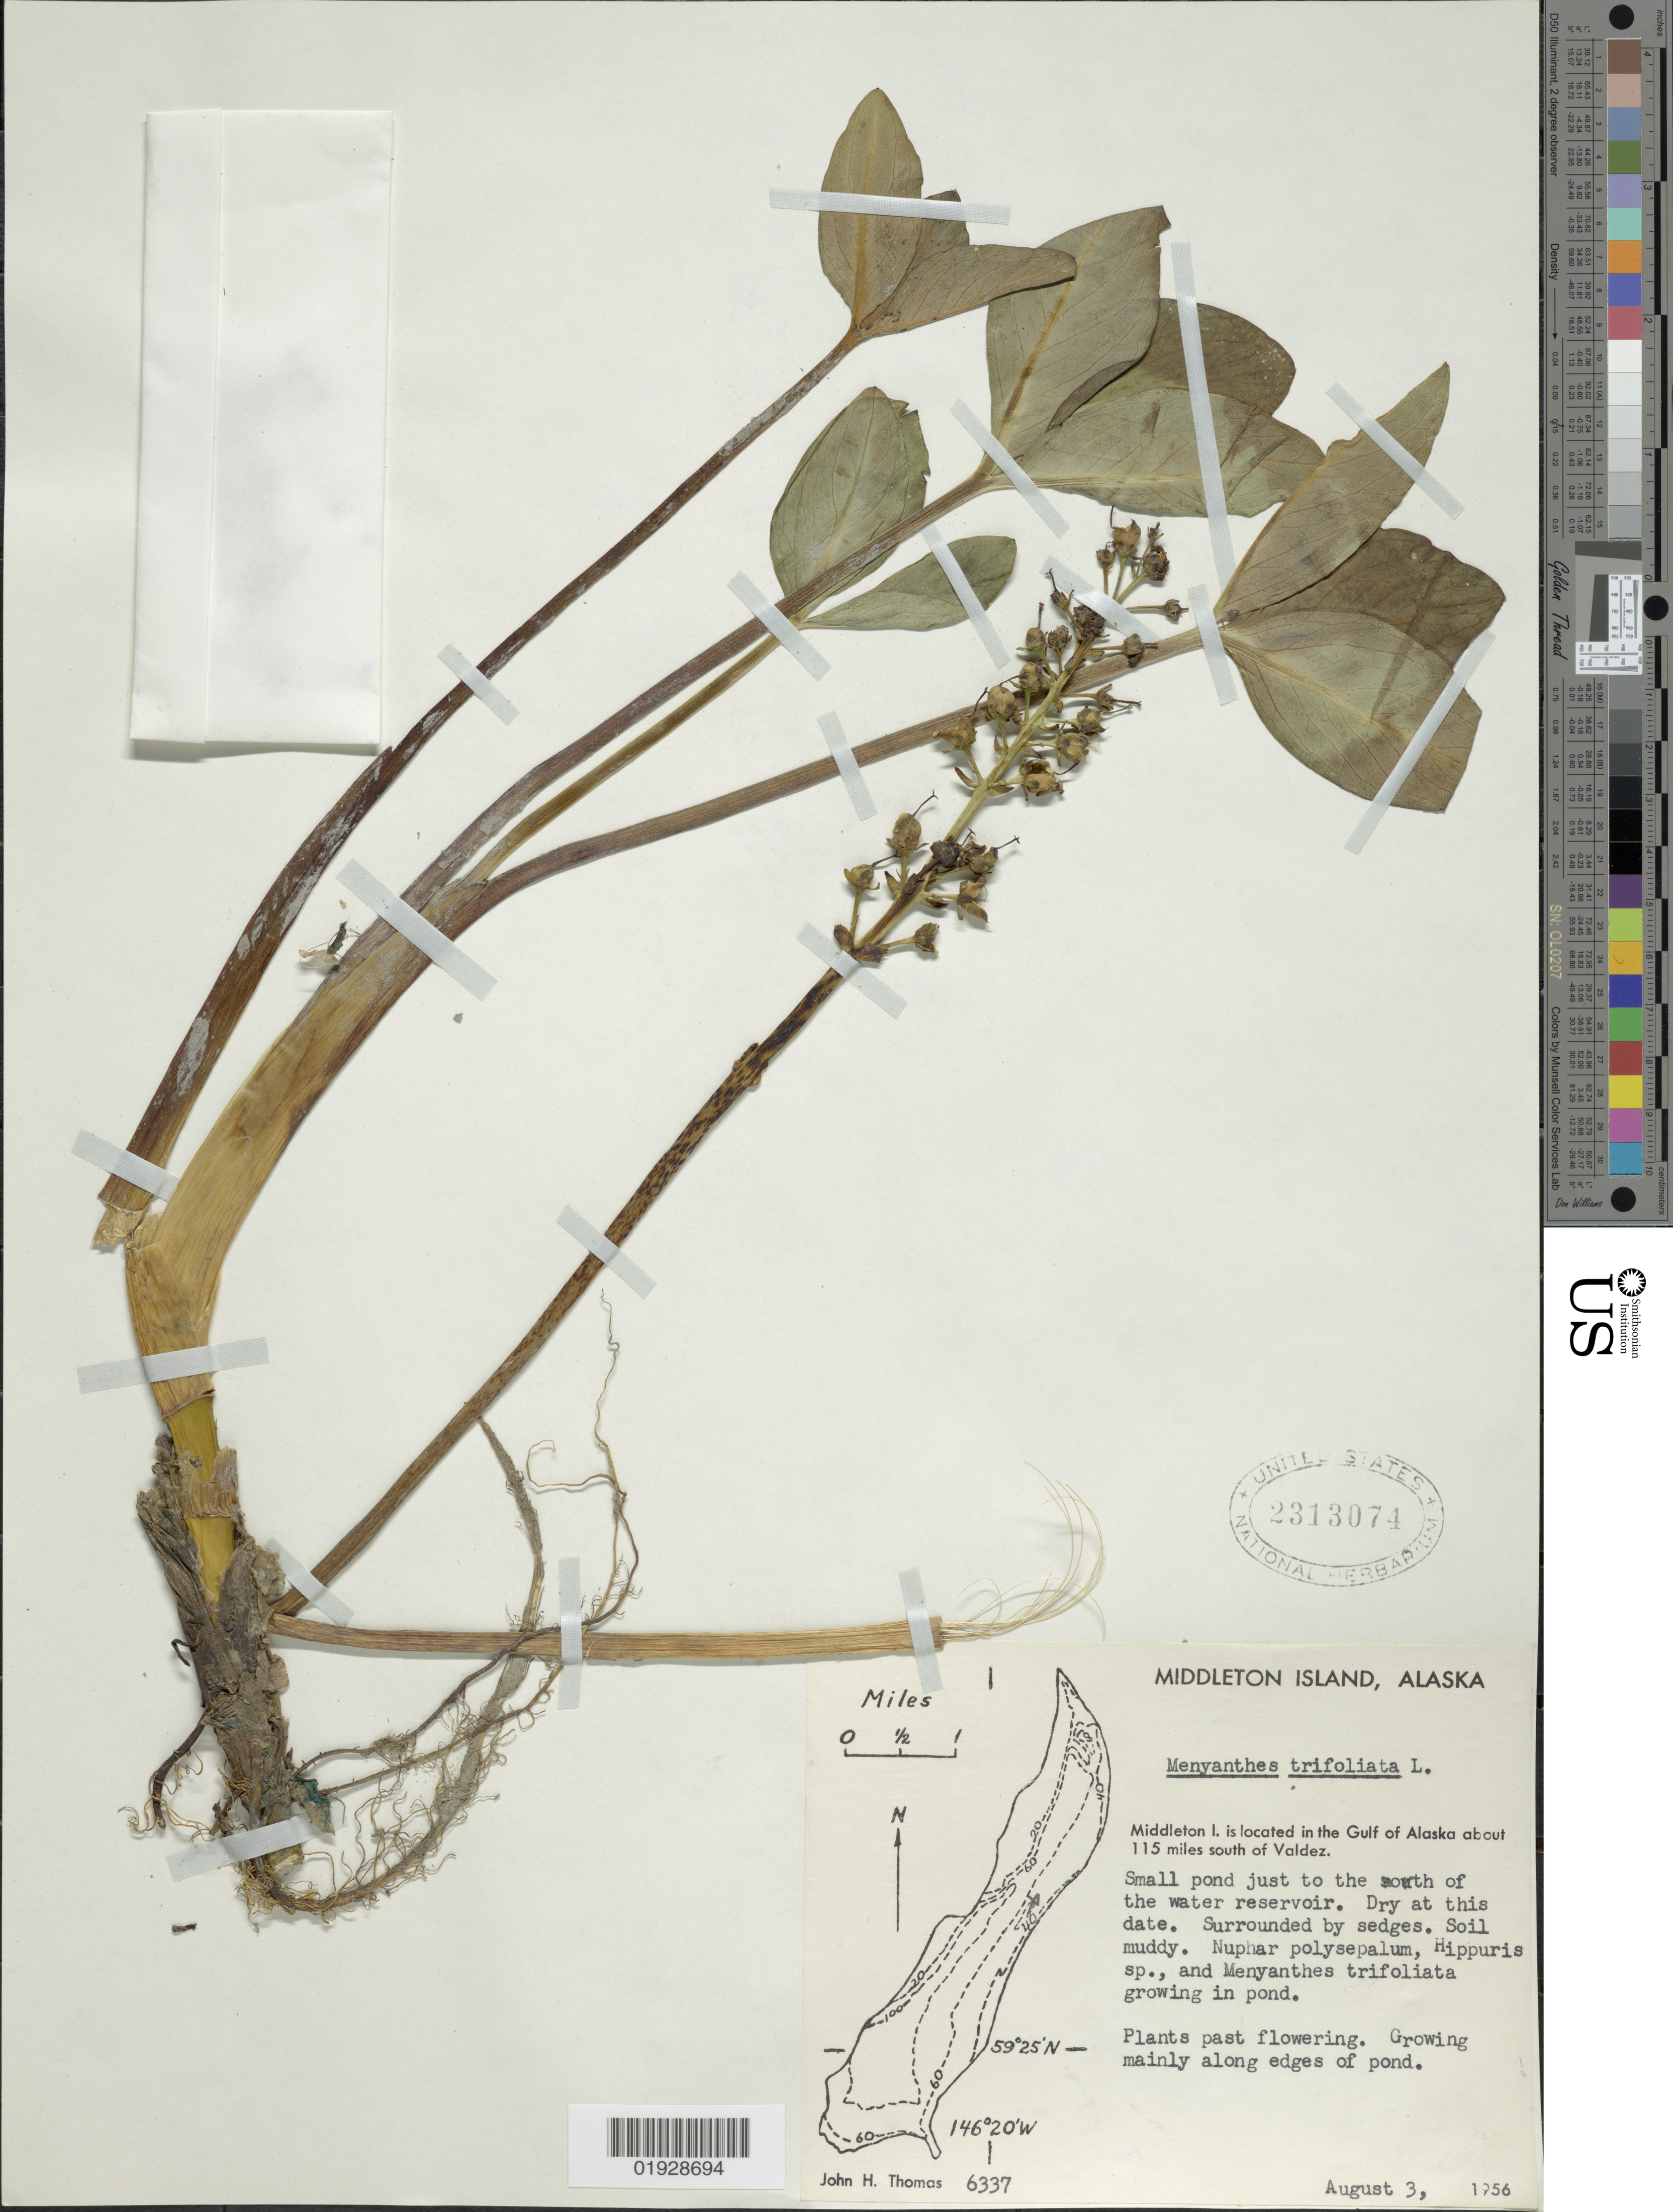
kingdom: Plantae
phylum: Tracheophyta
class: Magnoliopsida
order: Asterales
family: Menyanthaceae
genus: Menyanthes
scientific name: Menyanthes trifoliata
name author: L.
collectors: J. H. Thomas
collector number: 6337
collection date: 1956-08-03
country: United States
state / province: Alaska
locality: Middleton Island. Middleton I. is located in the Gulf of Alaska about 115 miles south of Valdez.. Just to the north of the water reservoir.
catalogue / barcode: US 2313074